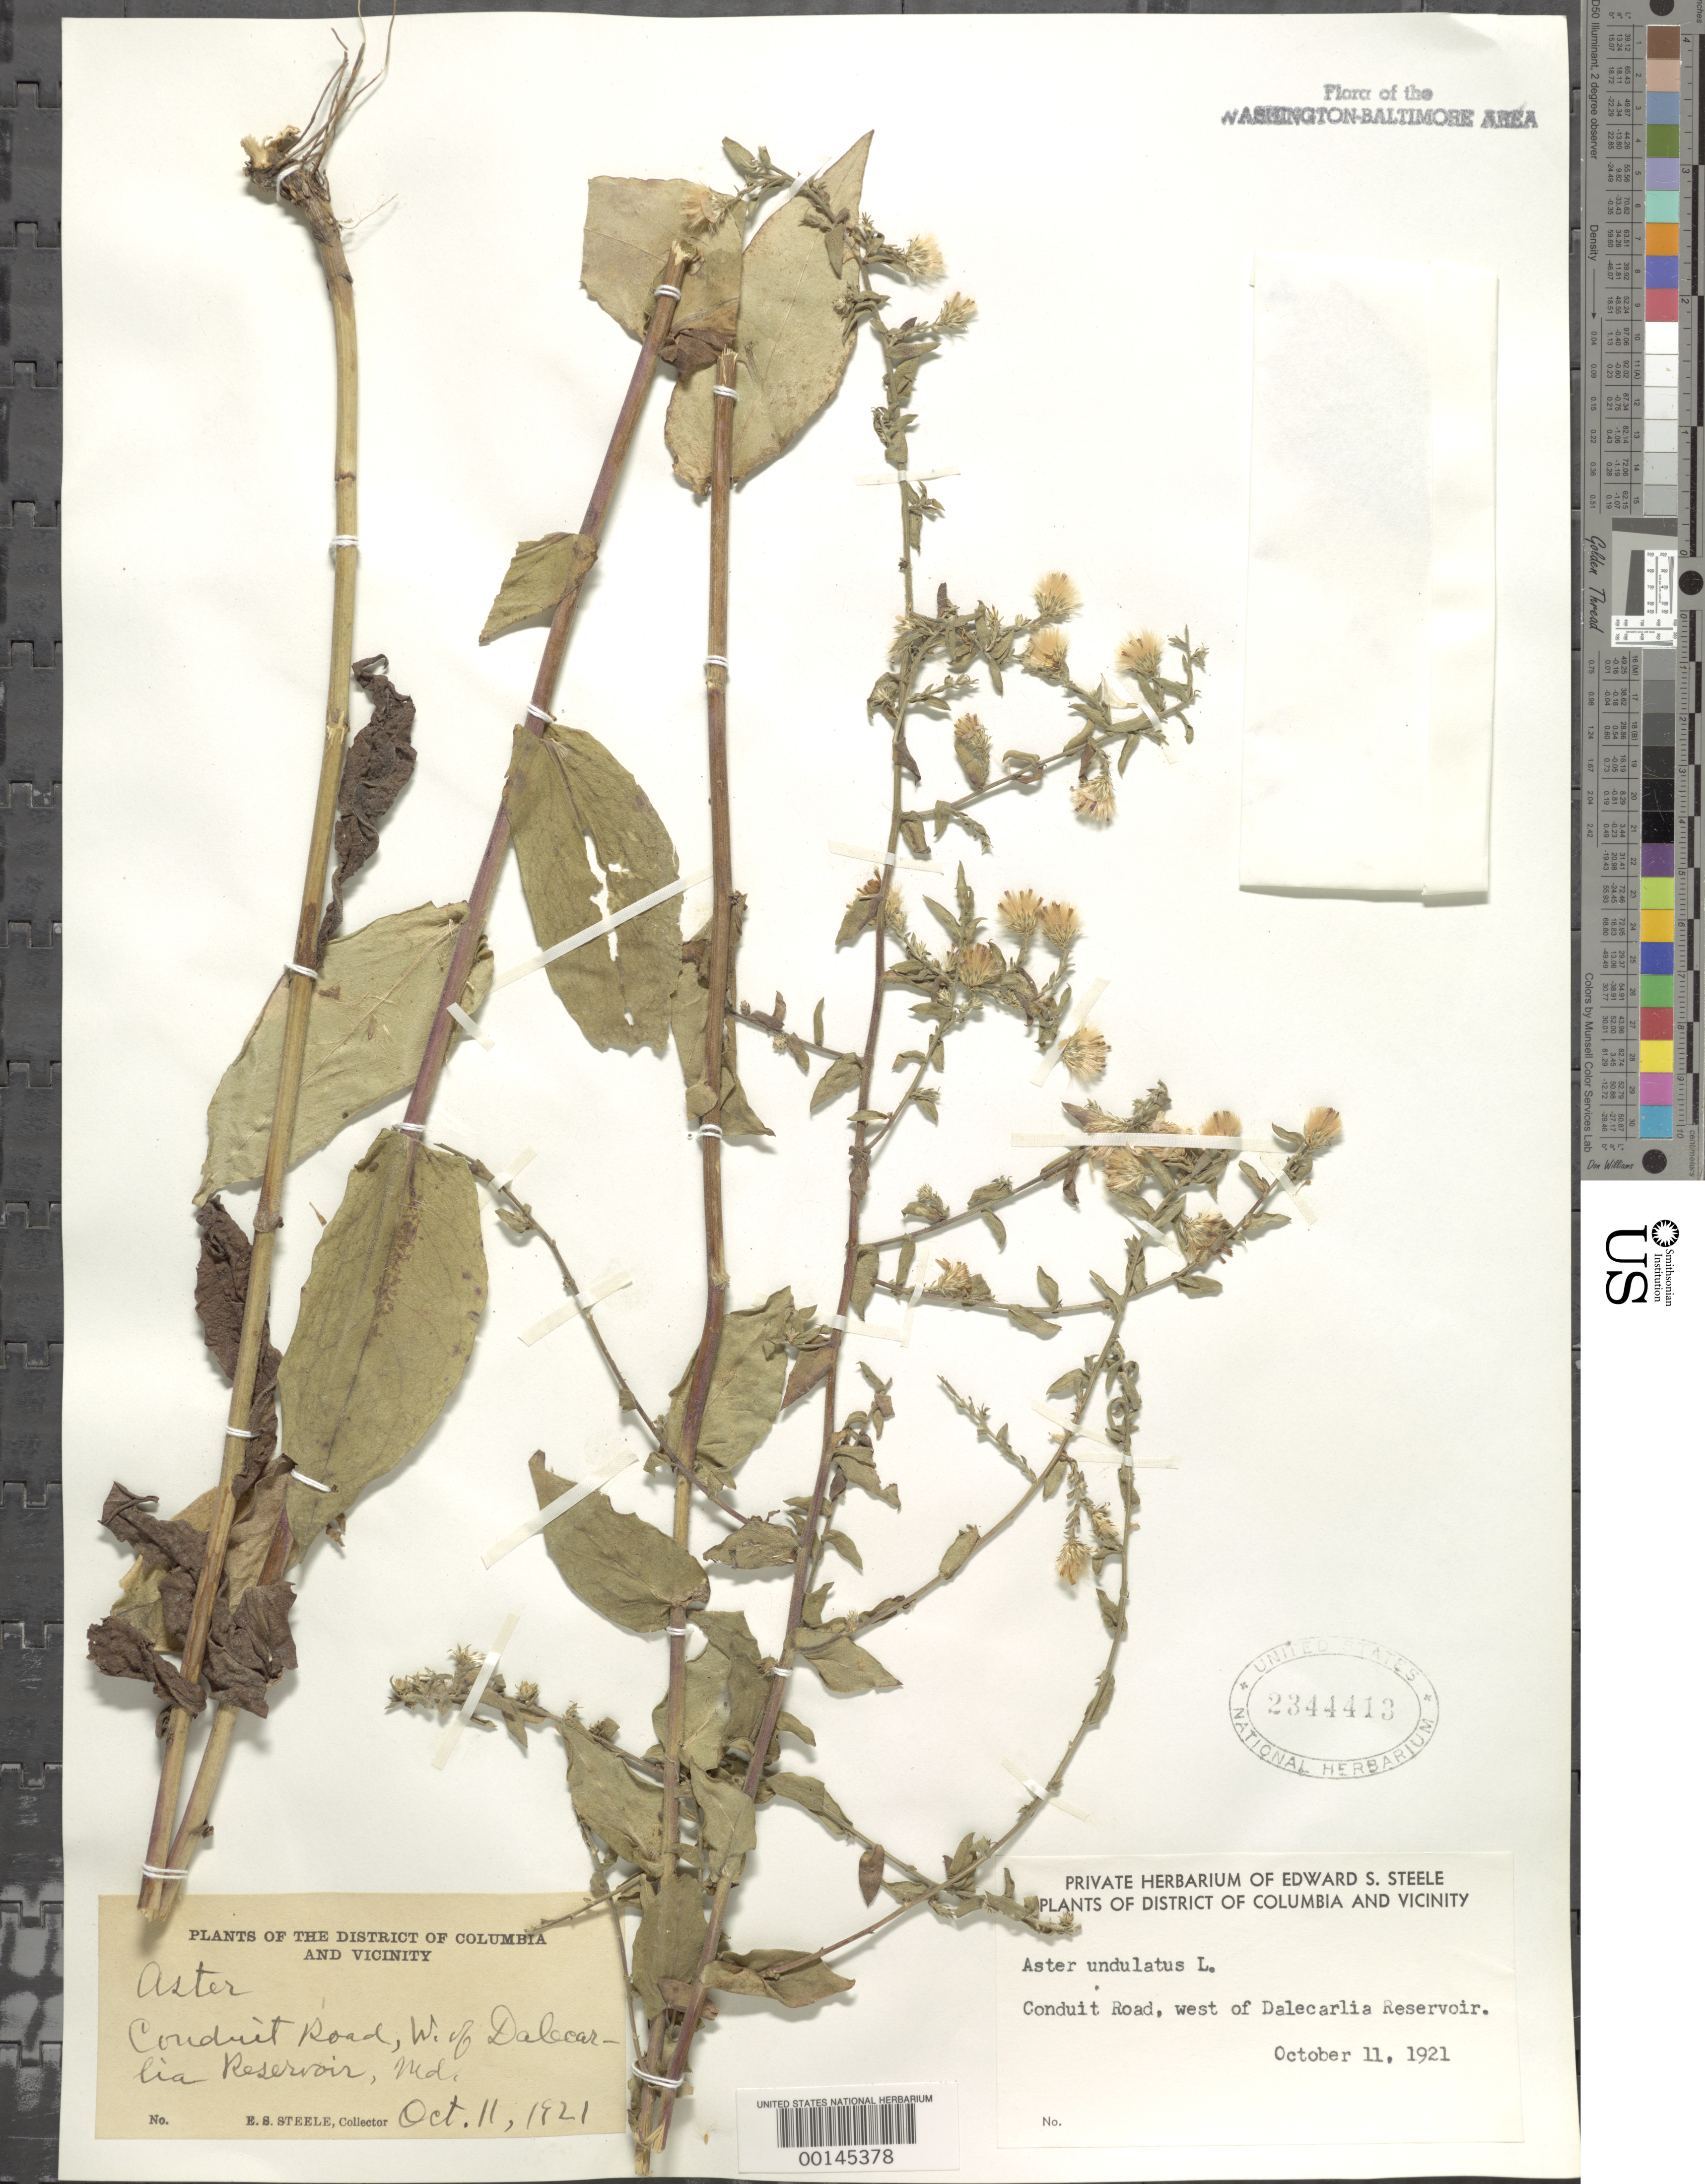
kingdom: Plantae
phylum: Tracheophyta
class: Magnoliopsida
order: Asterales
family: Asteraceae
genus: Symphyotrichum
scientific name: Symphyotrichum undulatum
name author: (L.) G.L. Nesom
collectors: E. Steele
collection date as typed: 11 Oct 1921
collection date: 1921-10-11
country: United States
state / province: District of Columbia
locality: Conduit Road west of Dalecarlia Reservoir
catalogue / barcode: US 2344413